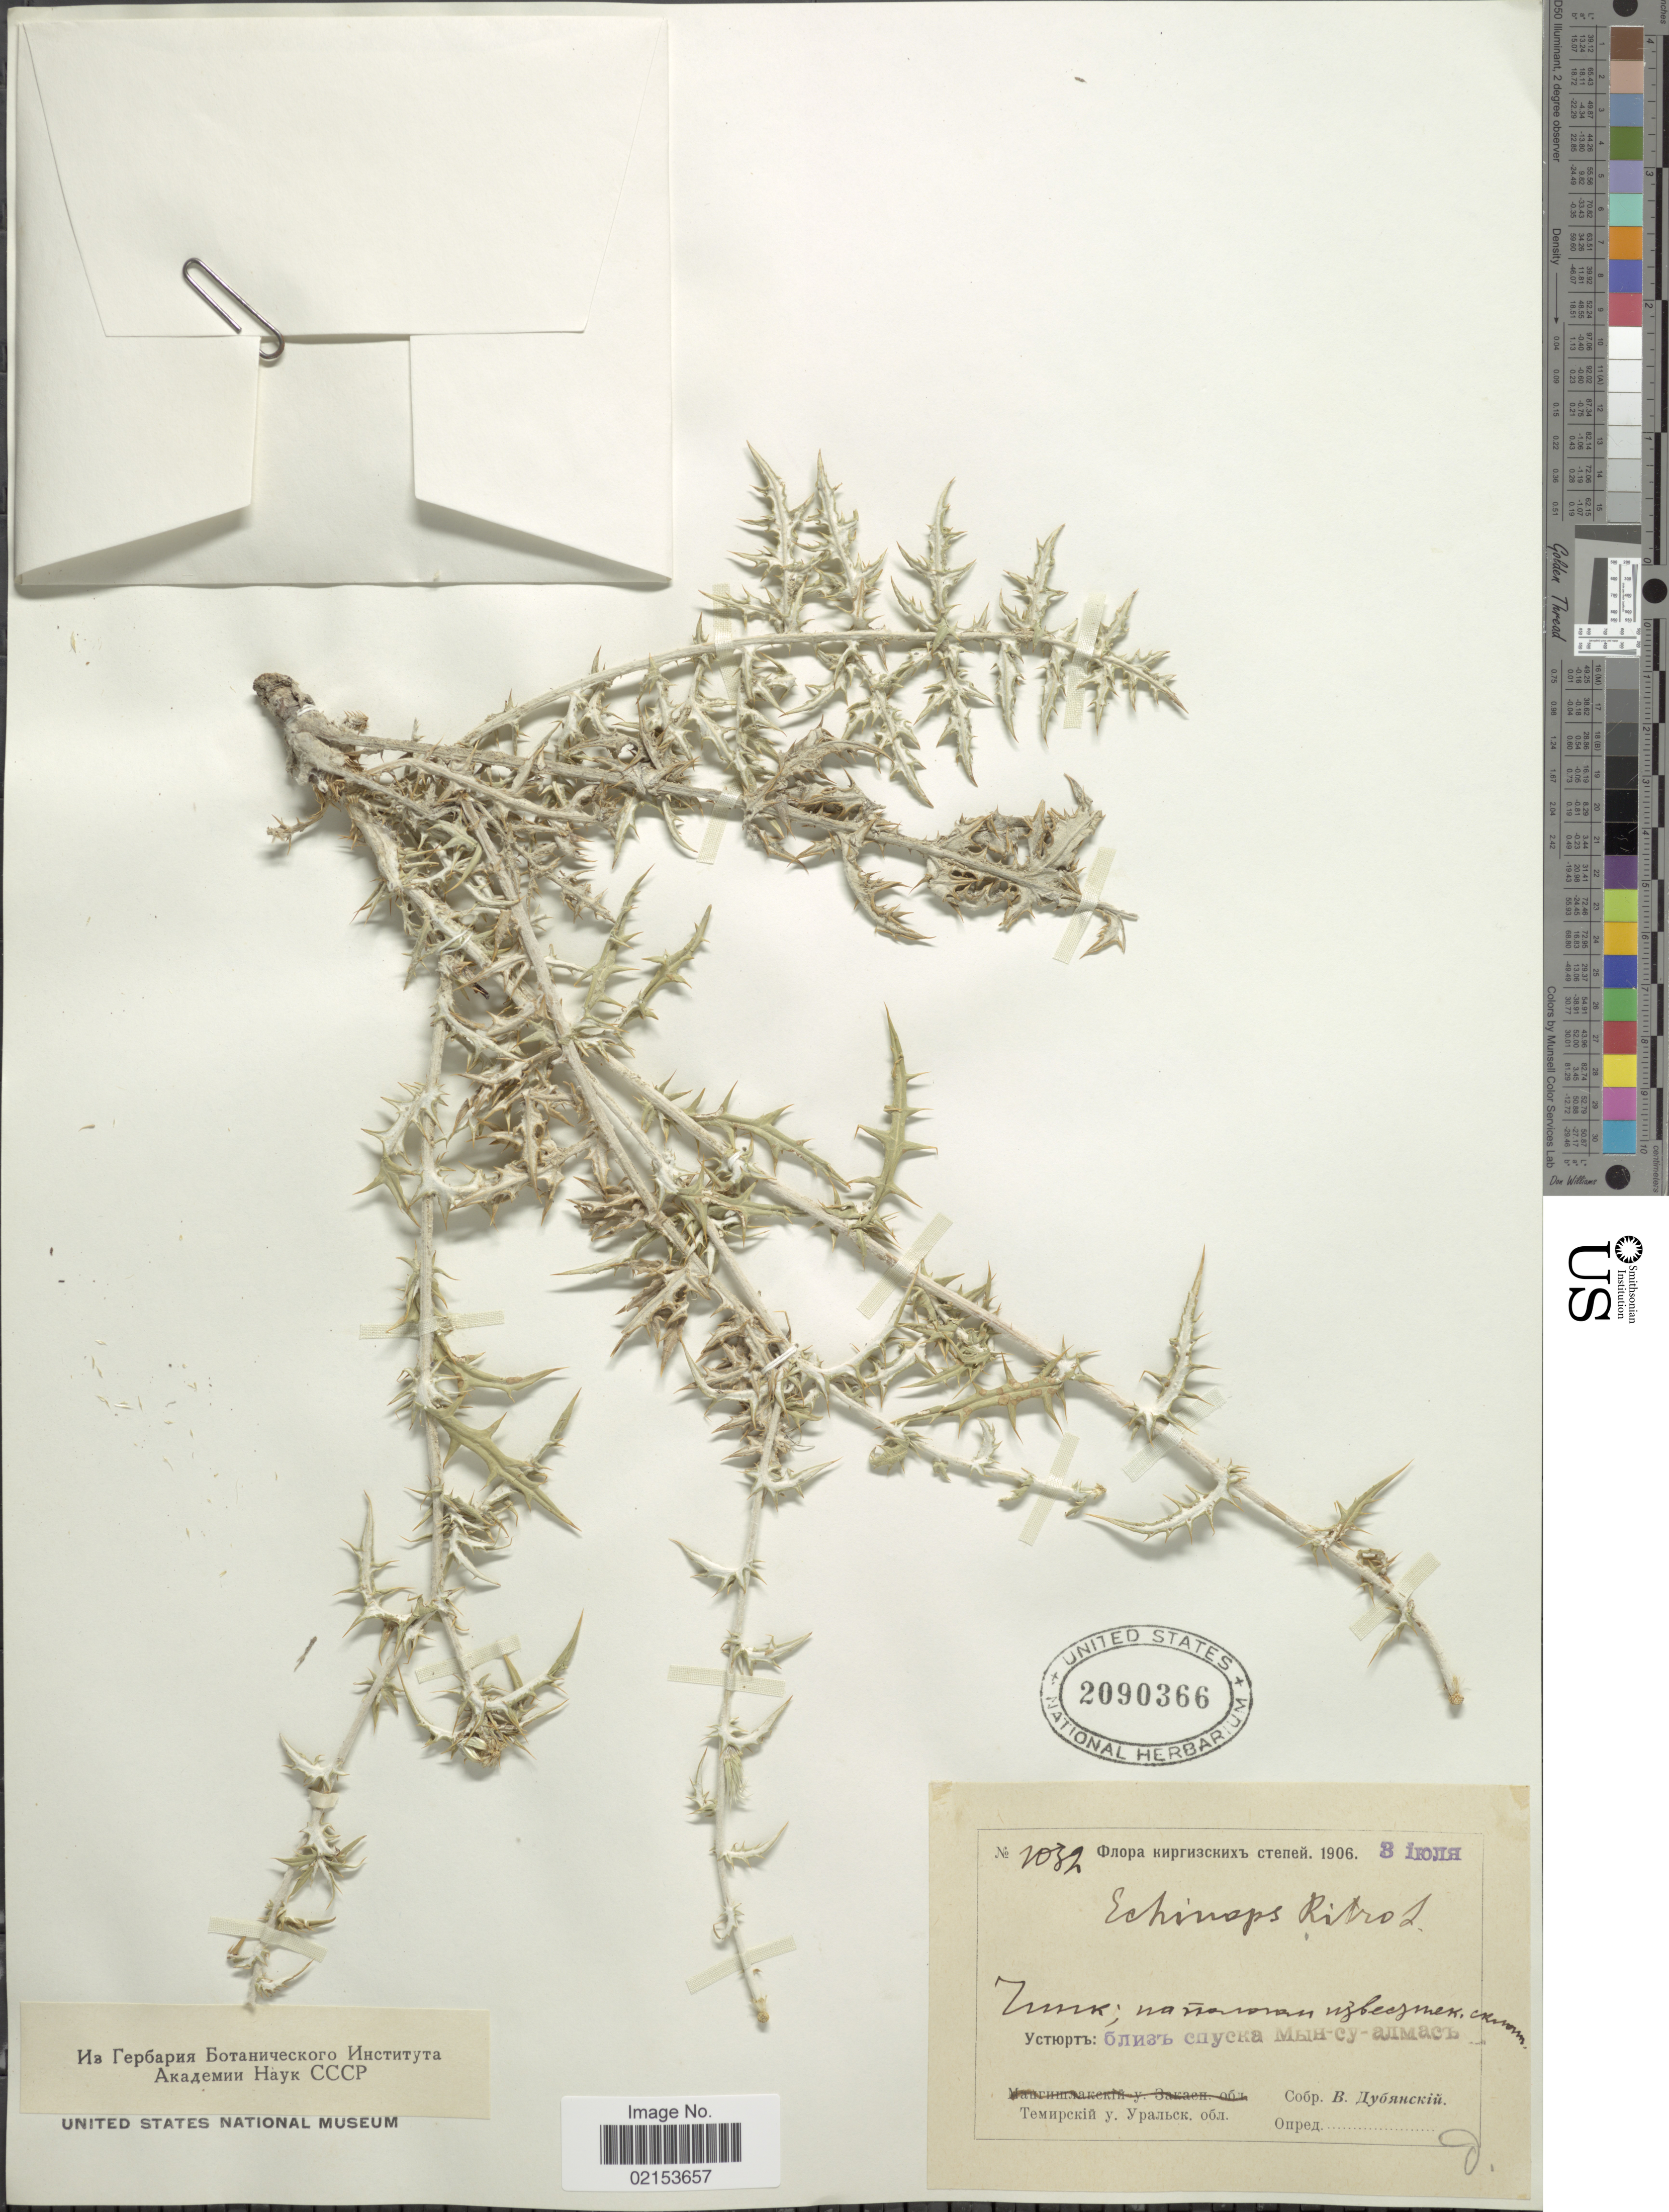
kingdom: Plantae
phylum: Tracheophyta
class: Magnoliopsida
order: Asterales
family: Asteraceae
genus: Echinops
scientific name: Echinops ritro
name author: L.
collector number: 2032*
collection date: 1906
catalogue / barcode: US 2090366